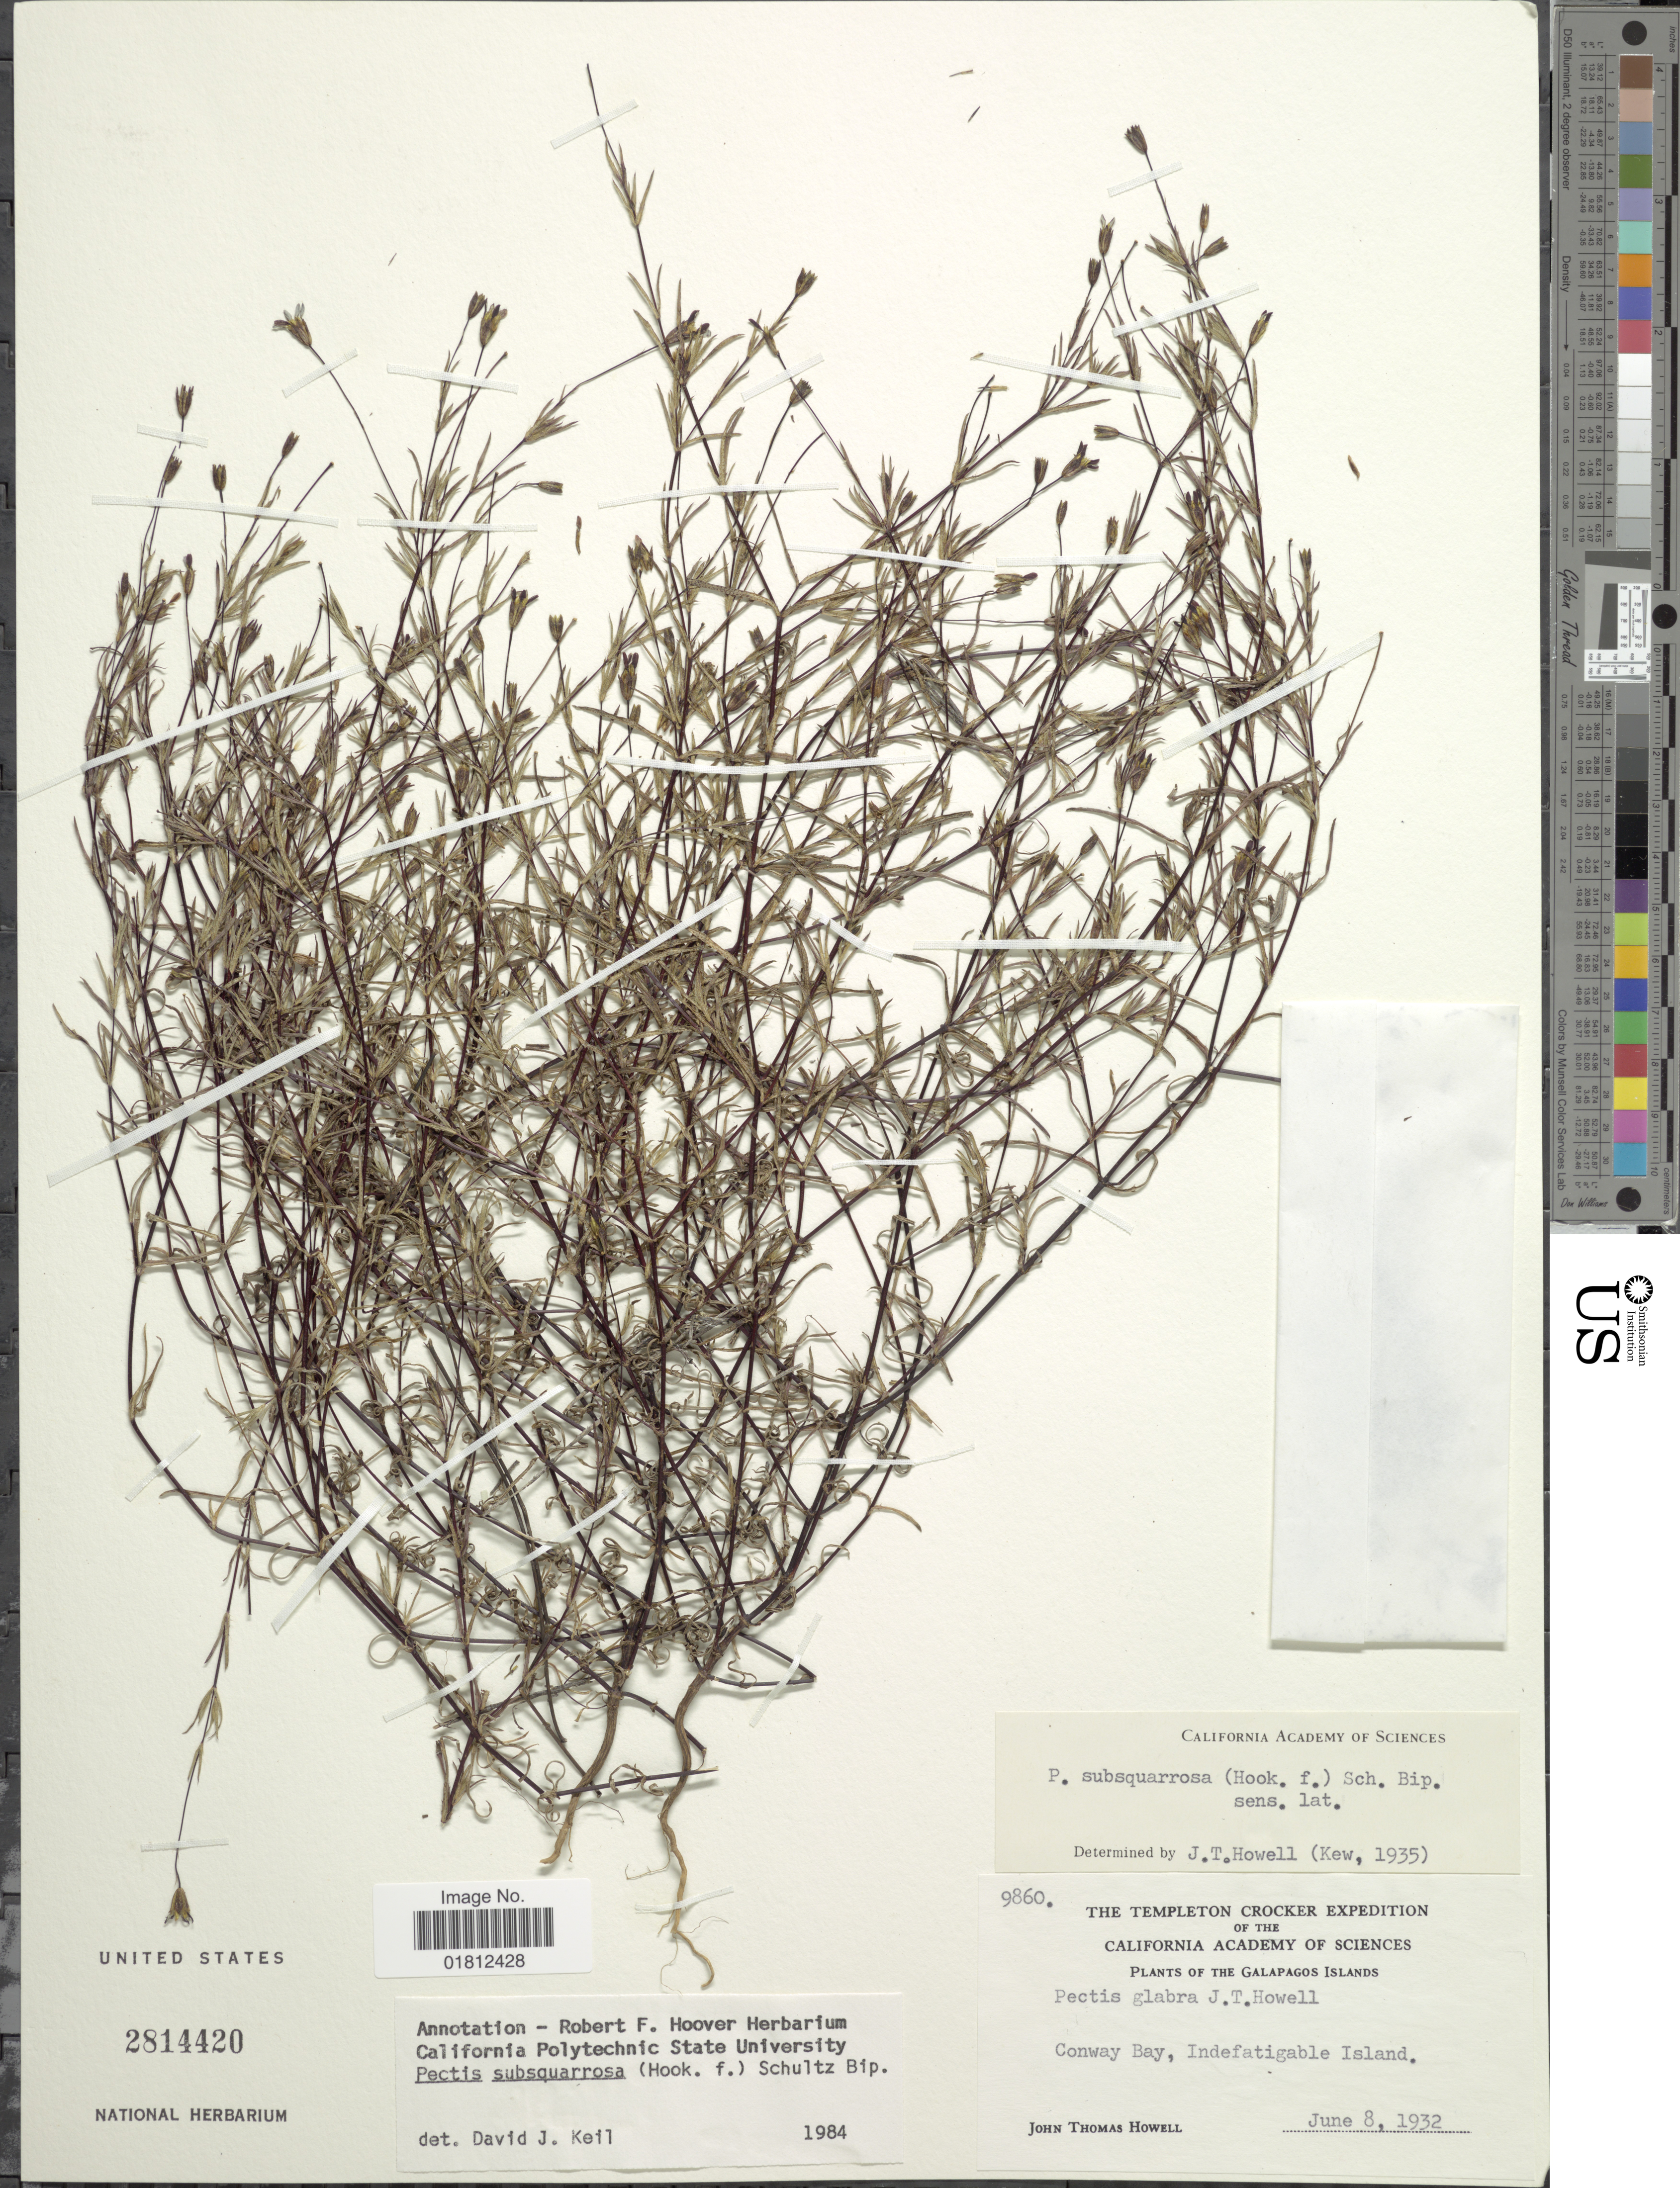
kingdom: Plantae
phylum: Tracheophyta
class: Magnoliopsida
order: Asterales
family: Asteraceae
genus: Pectis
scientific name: Pectis subsquarrosa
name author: (Hook. f.) Sch. Bip.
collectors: J. T. Howell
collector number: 9860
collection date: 1932-06-08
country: Ecuador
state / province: Colón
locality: Galapagos Island, Conway Bay, Indefatigable Island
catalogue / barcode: US 2814420